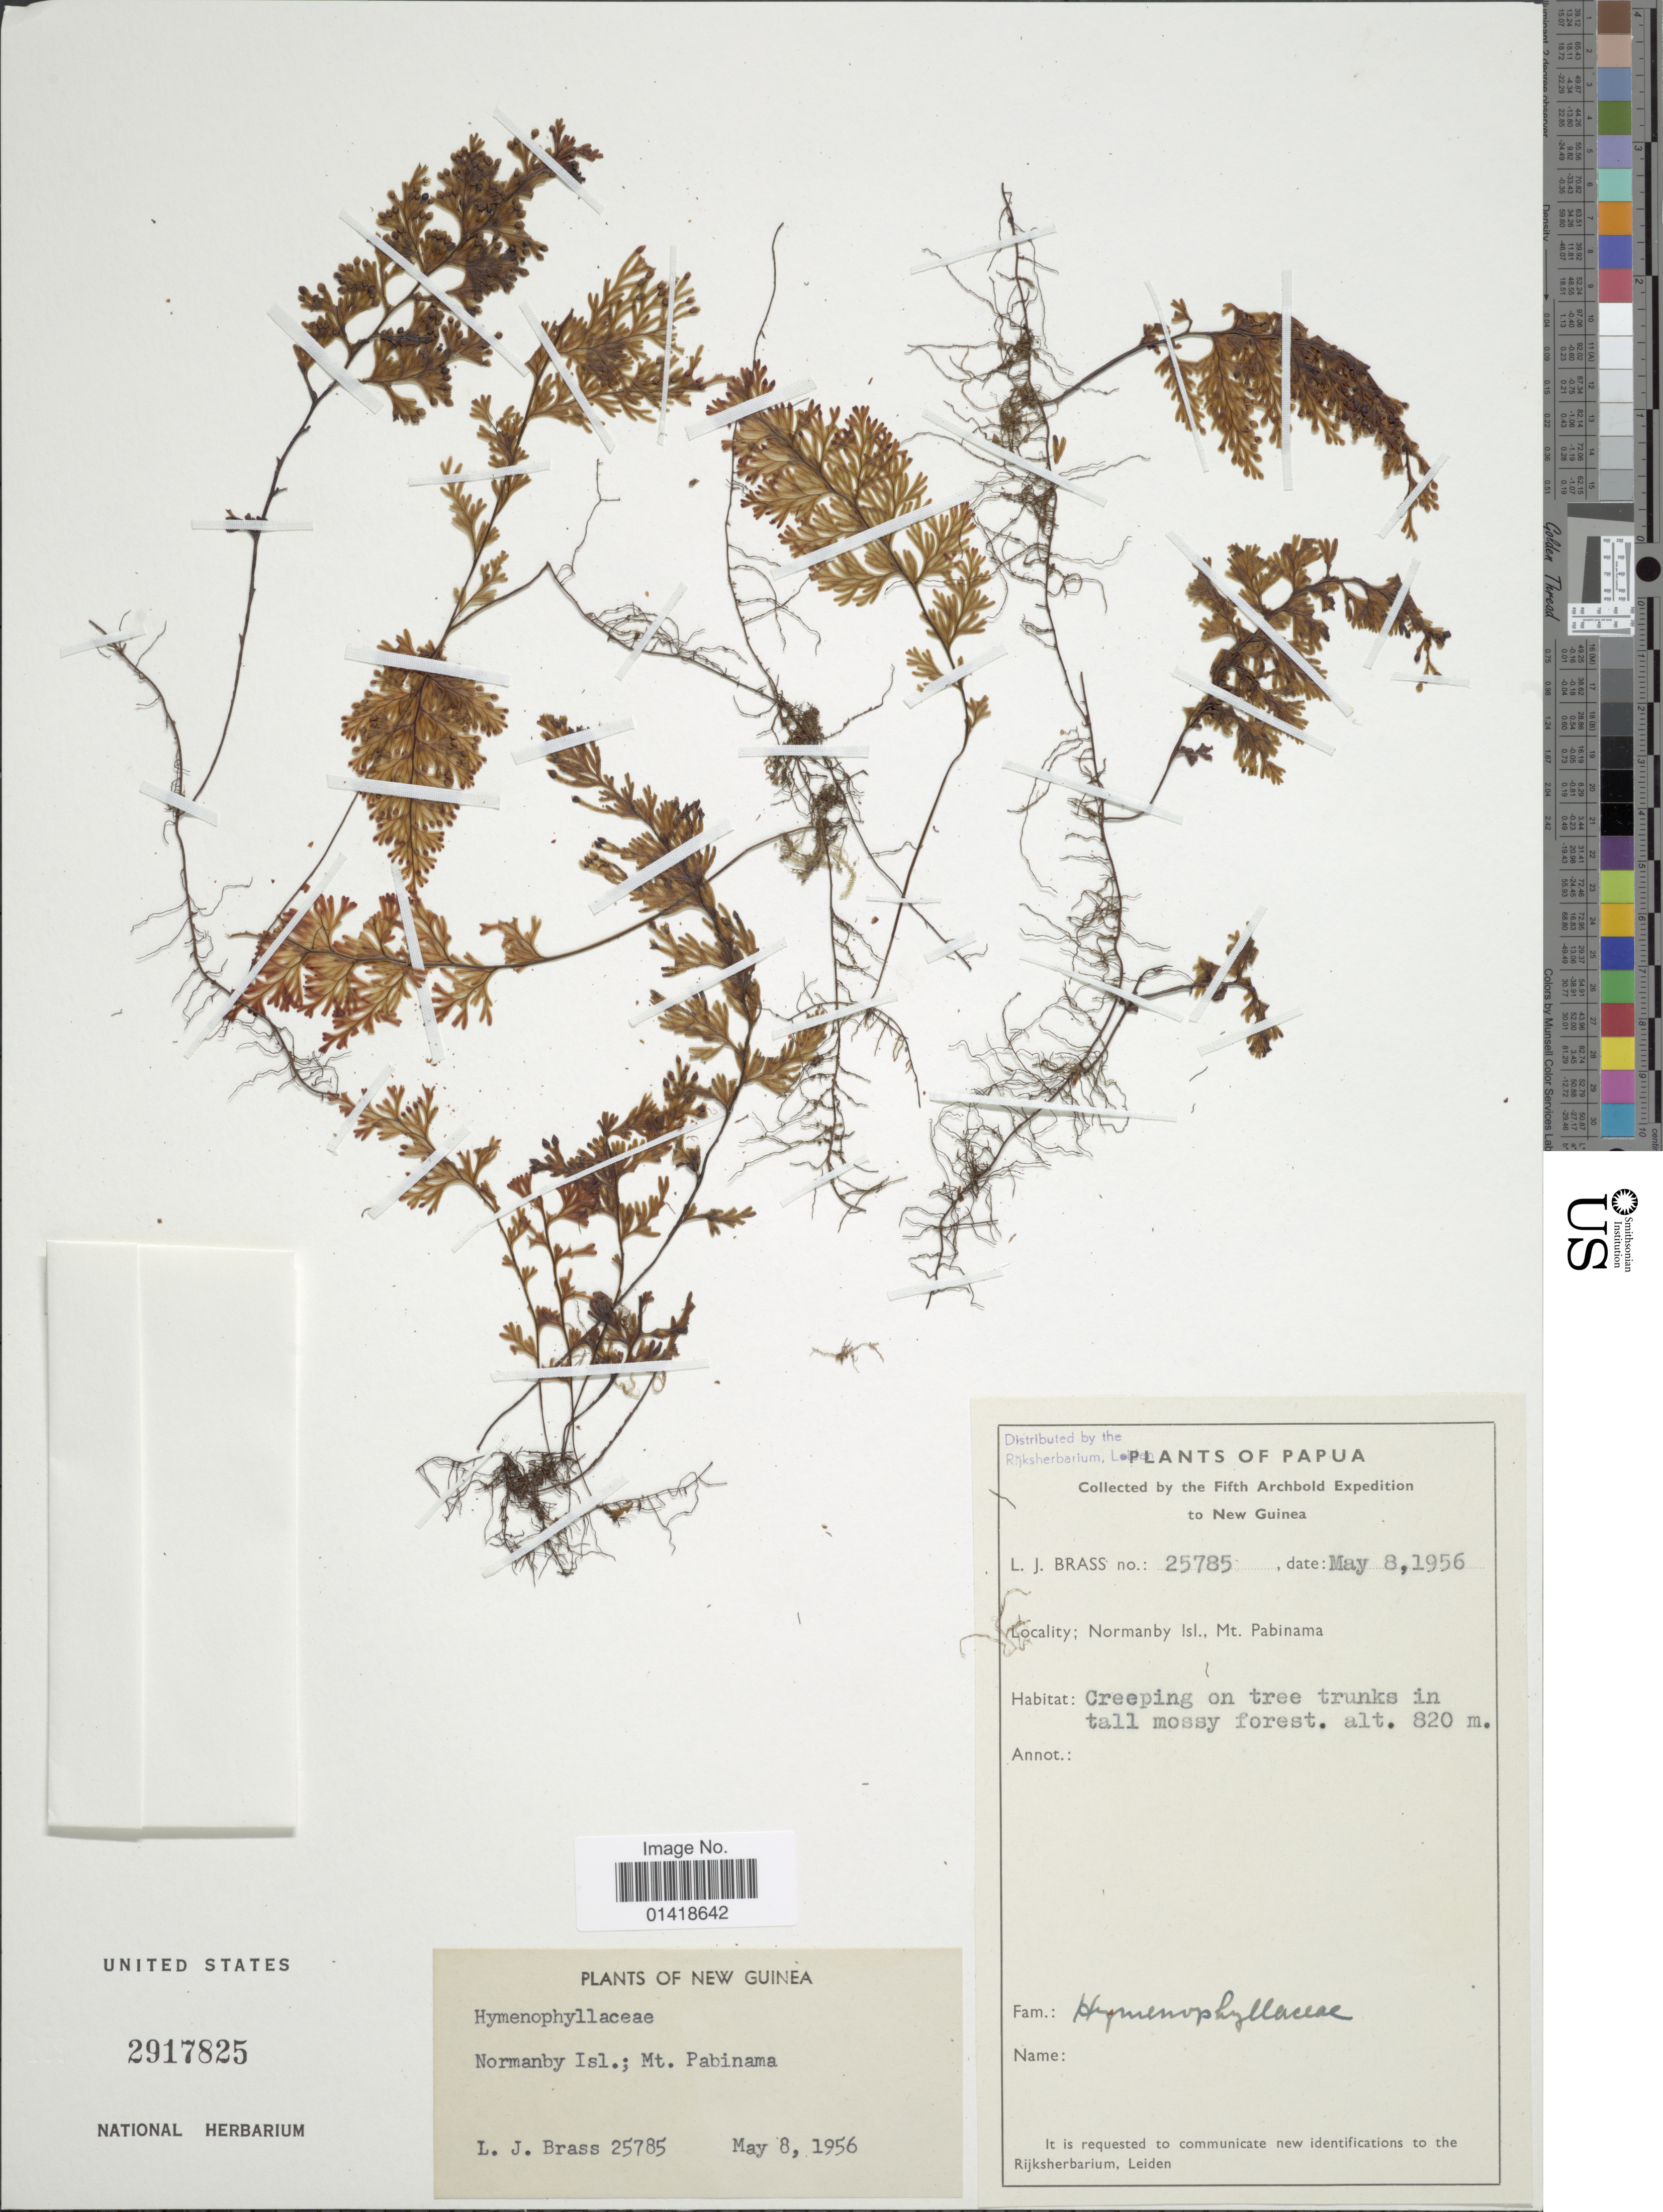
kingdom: Plantae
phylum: Tracheophyta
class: Polypodiopsida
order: Hymenophyllales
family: Hymenophyllaceae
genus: Hymenophyllum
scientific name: Hymenophyllum sp.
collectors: L. J. Brass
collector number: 25785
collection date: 1956-05-08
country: Papua New Guinea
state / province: Milne Bay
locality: New Guinea. Normanby Isl., Mt. Pabinama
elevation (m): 820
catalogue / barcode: US 2917825